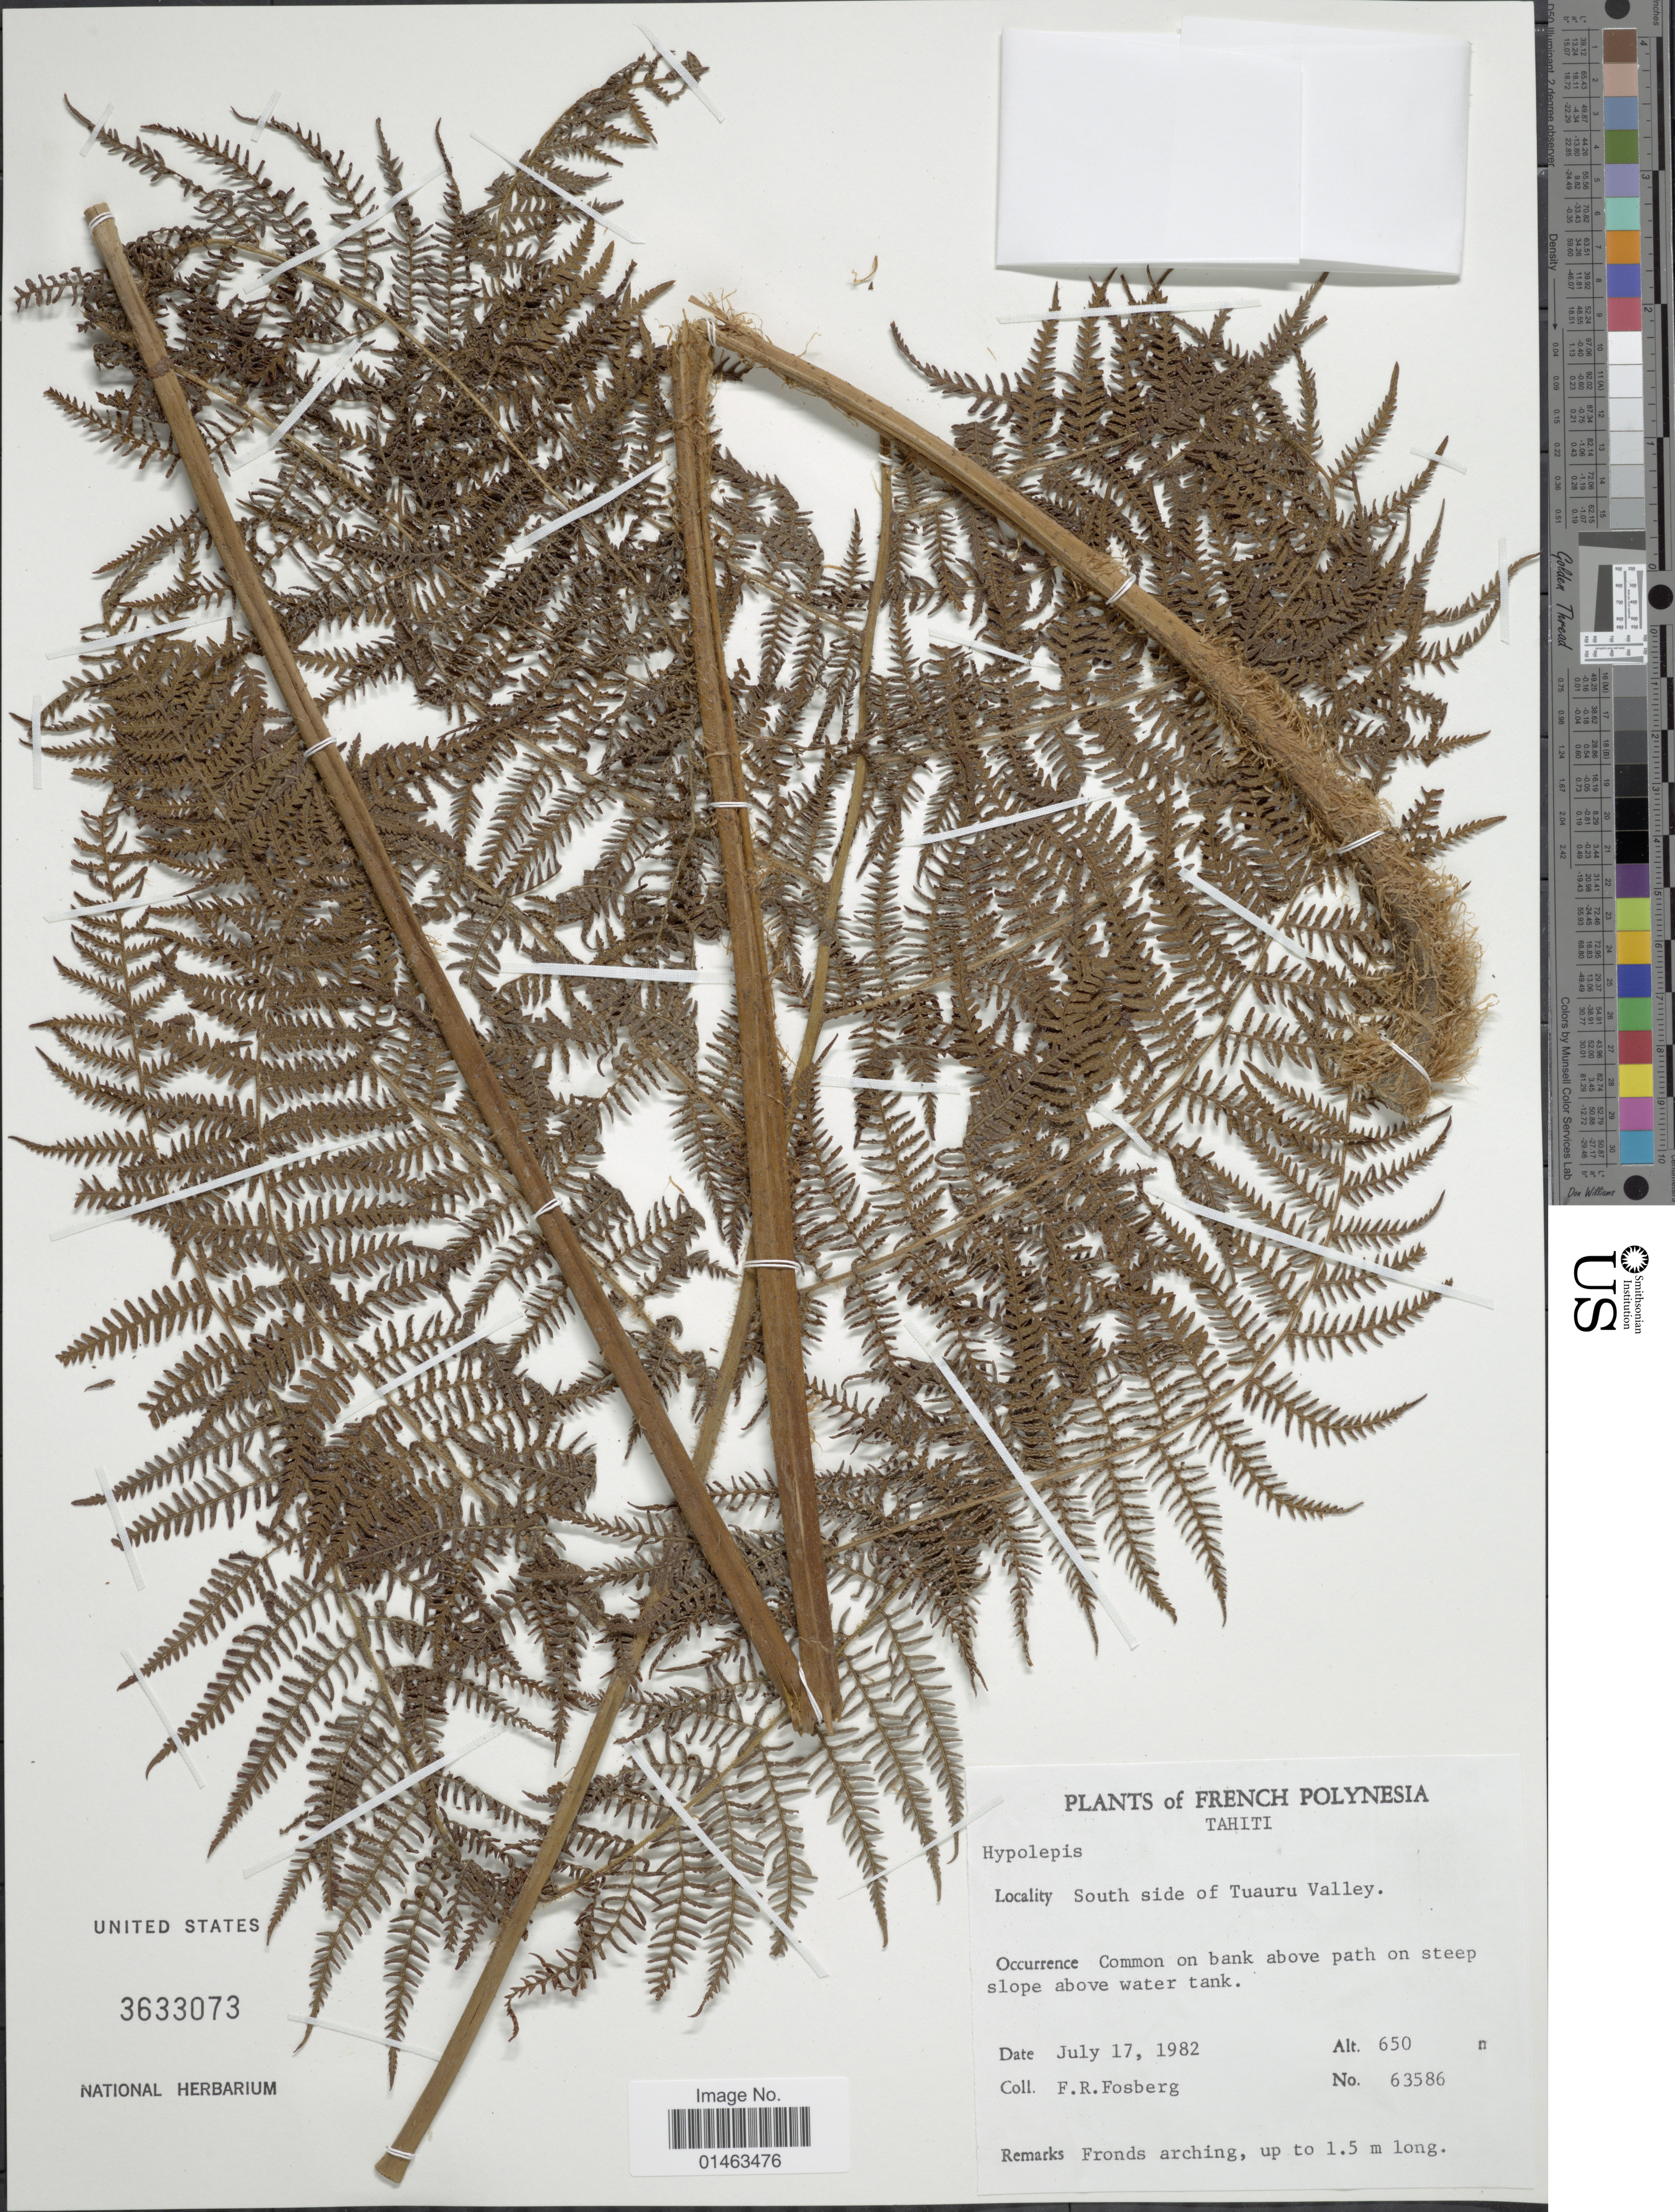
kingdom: Plantae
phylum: Tracheophyta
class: Polypodiopsida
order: Polypodiales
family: Dennstaedtiaceae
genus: Hypolepis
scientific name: Hypolepis sp.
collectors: F. R. Fosberg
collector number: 63586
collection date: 1982-07-17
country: French Polynesia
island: Tahiti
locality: Tahiti. South side of Tuauru Valley.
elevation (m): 650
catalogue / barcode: US 3633073